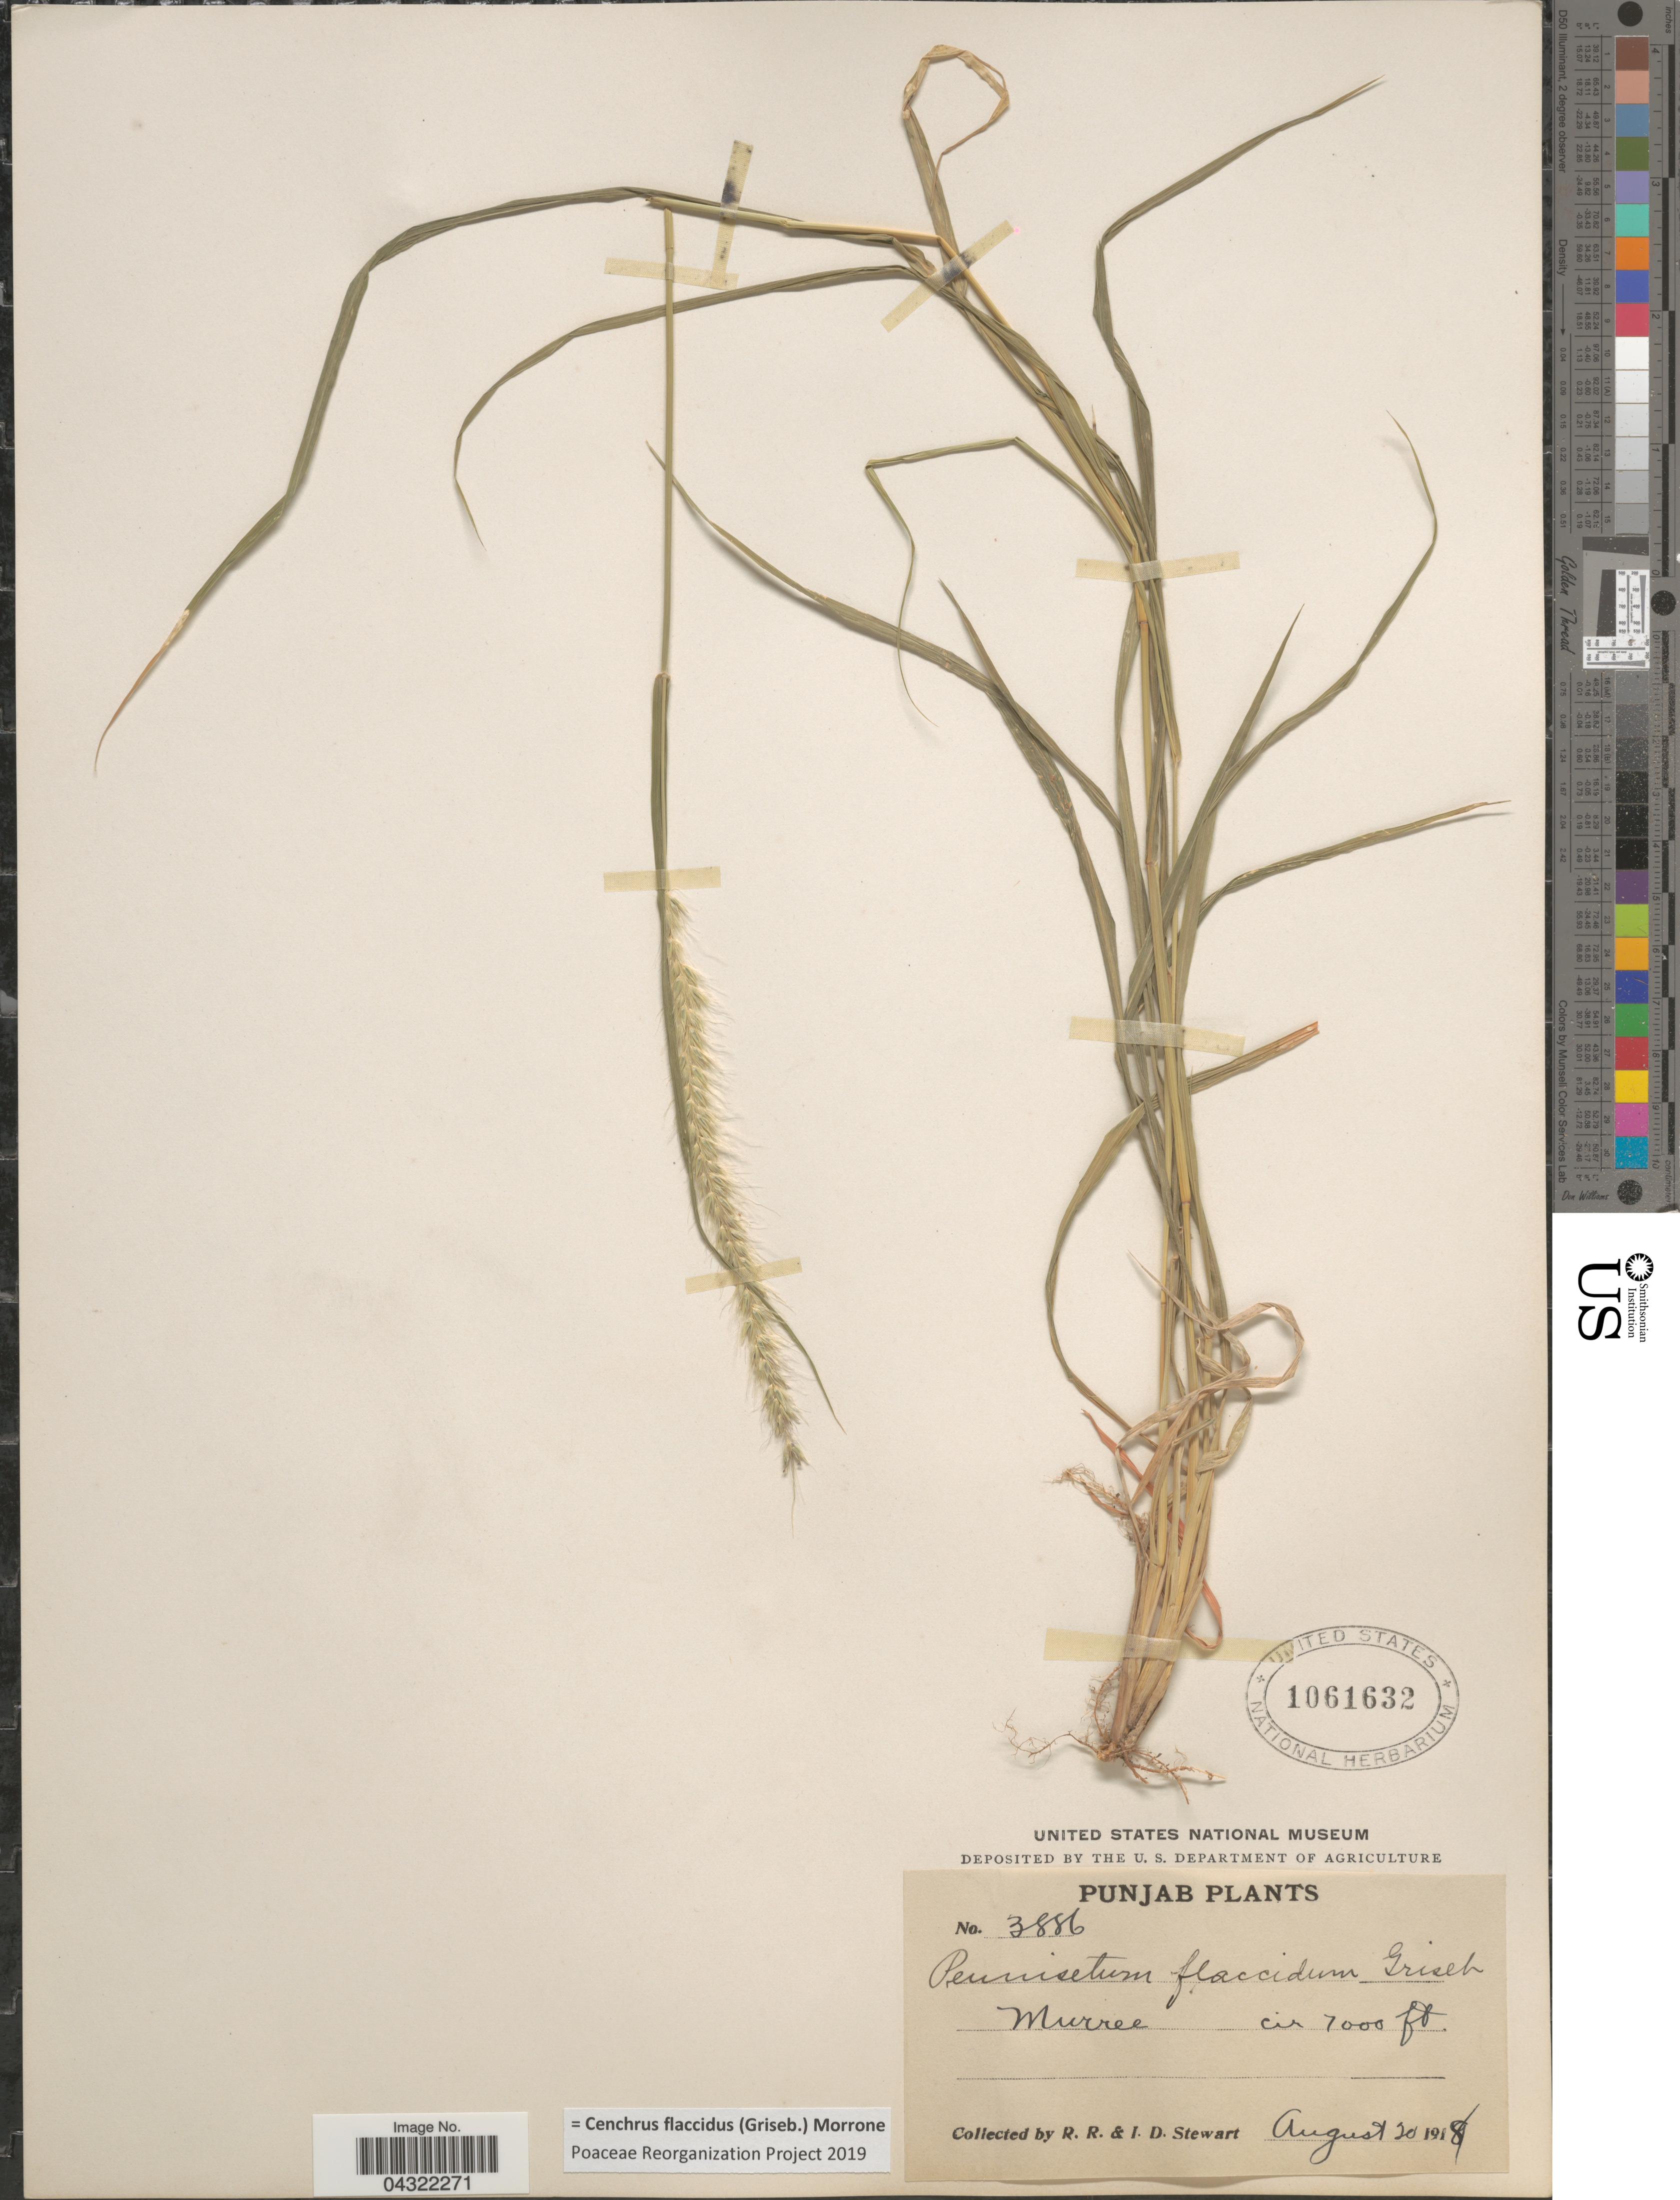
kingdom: Plantae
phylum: Tracheophyta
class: Liliopsida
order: Poales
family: Poaceae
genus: Cenchrus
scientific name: Cenchrus flaccidus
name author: (Griseb.) Morrone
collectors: R. Stewart & I. Stewart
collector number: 3886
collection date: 1918-08-20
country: Pakistan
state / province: Punjab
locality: Murree.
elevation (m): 2134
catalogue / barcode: US 1061632